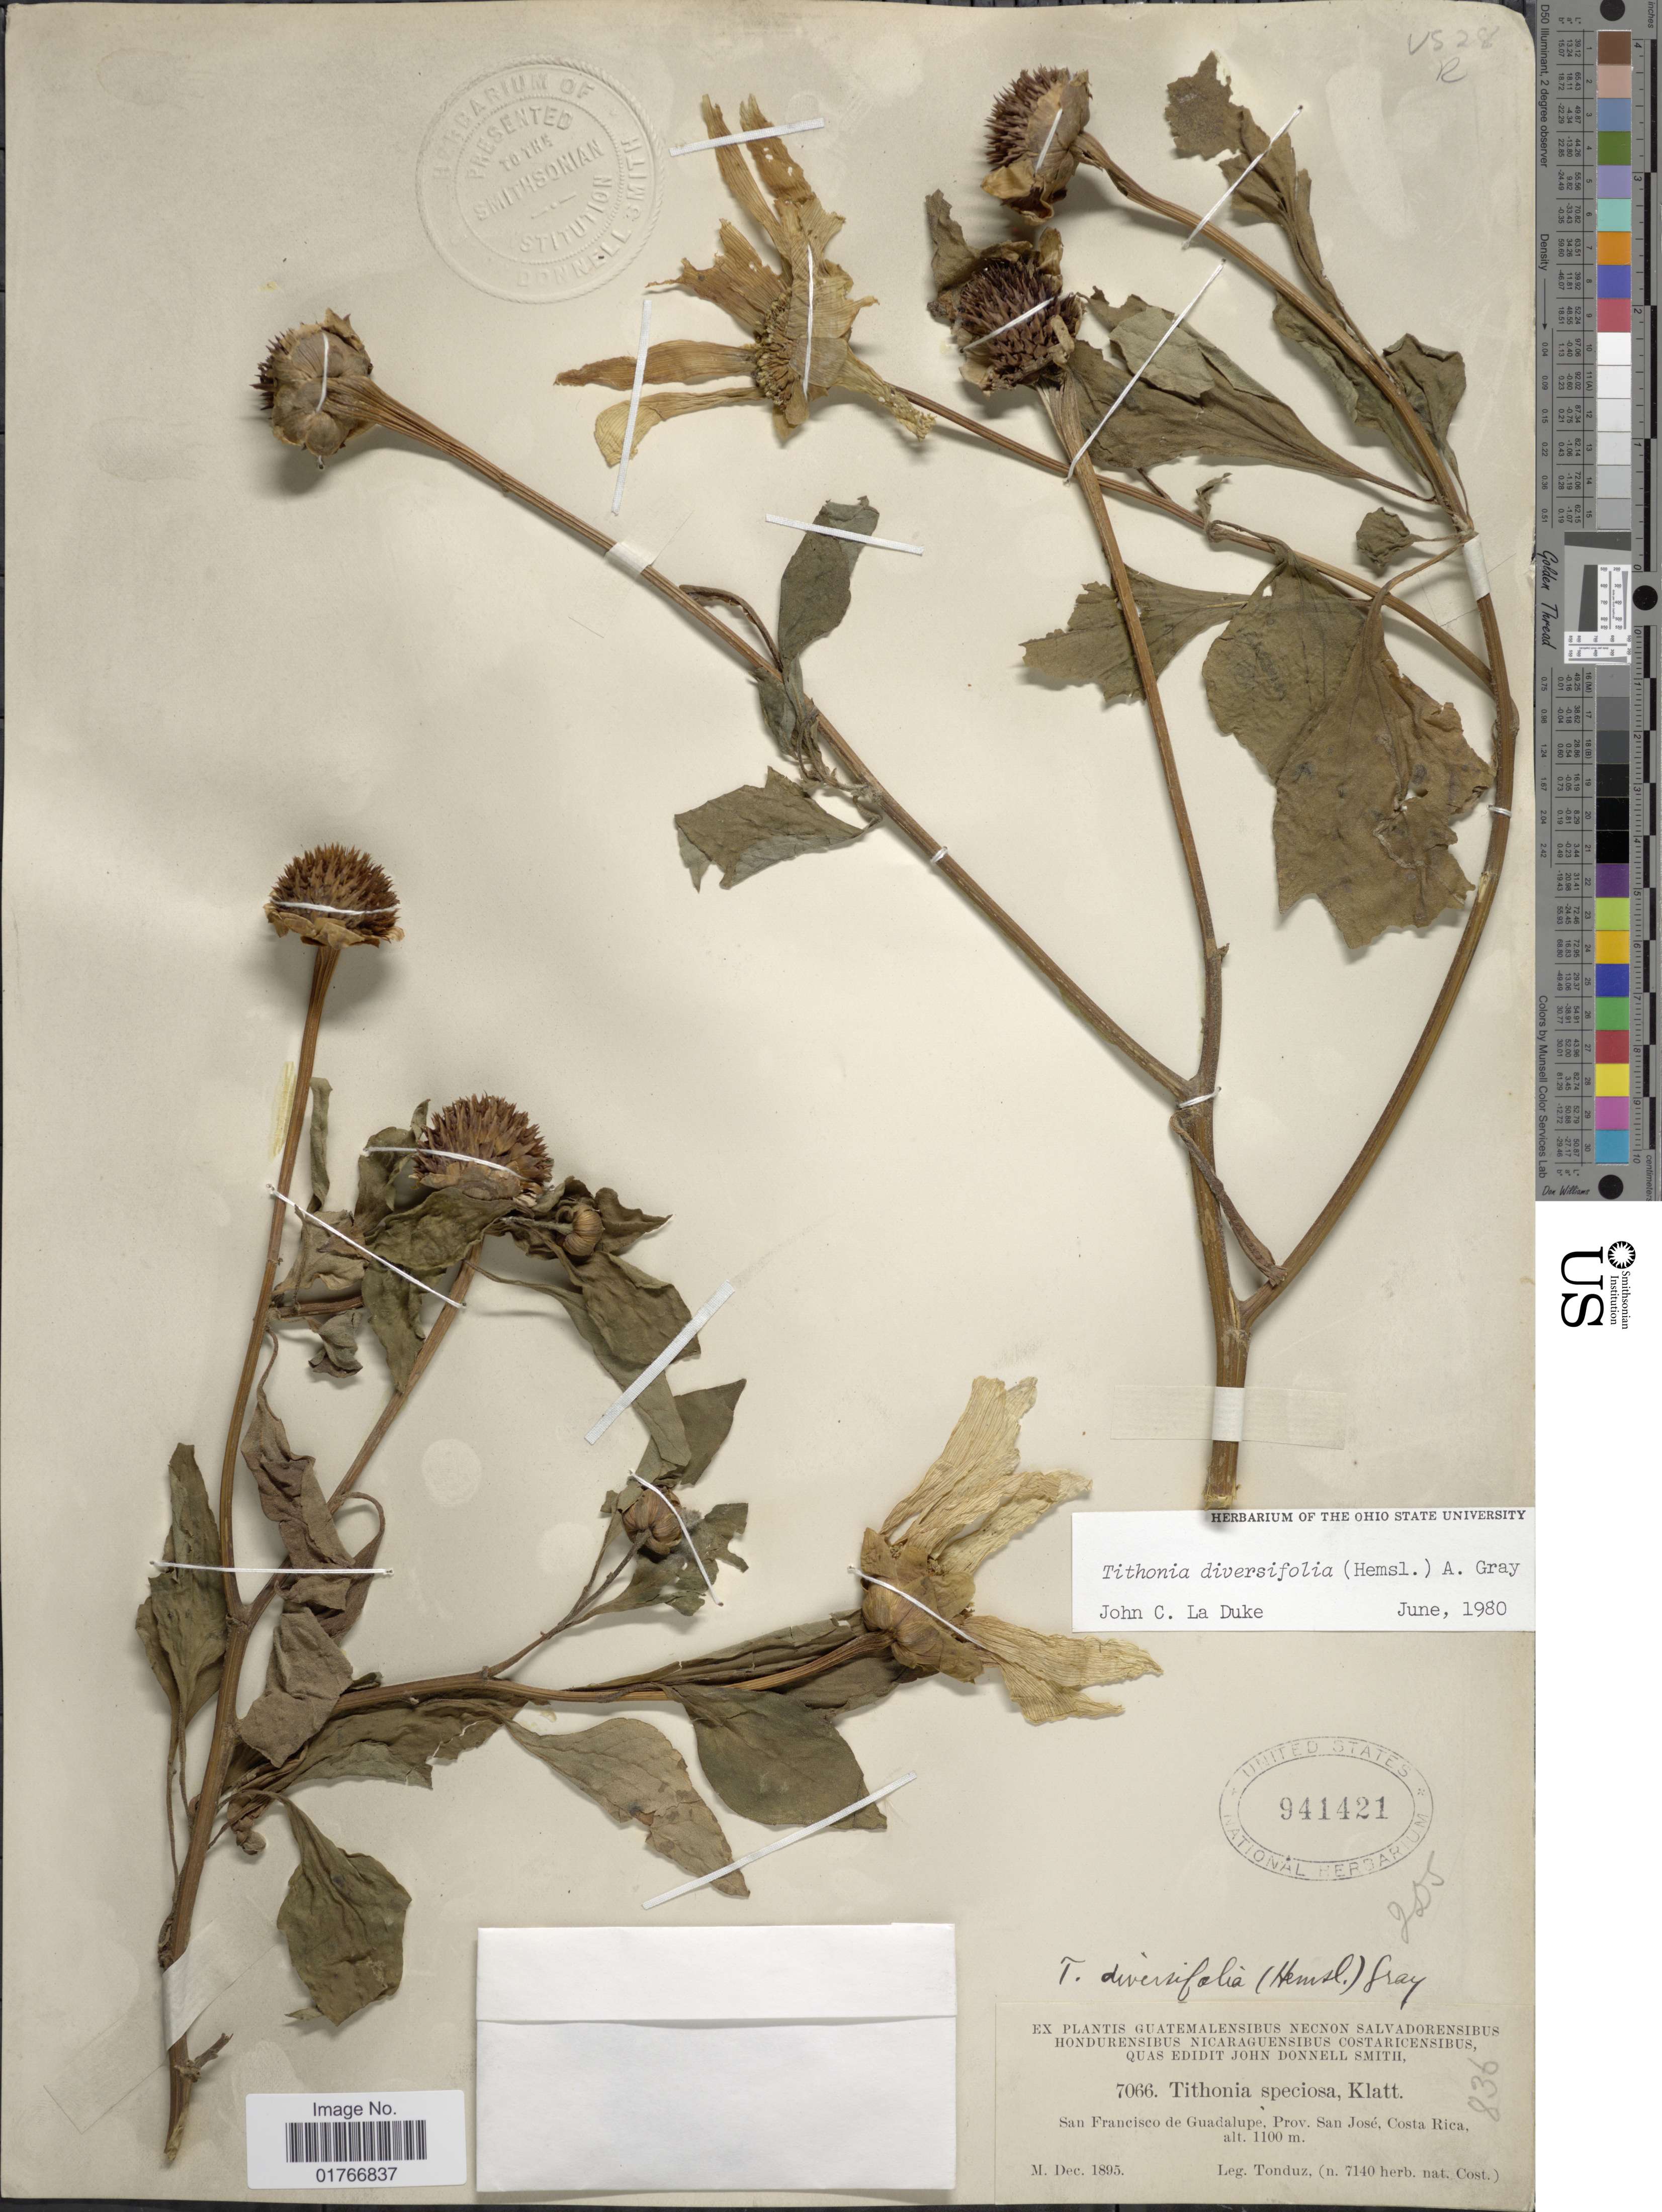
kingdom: Plantae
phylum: Tracheophyta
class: Magnoliopsida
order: Asterales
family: Asteraceae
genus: Tithonia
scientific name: Tithonia diversifolia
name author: (Hemsl.) A. Gray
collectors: A. Tonduz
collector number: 7066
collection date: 1895-12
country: Costa Rica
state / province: San José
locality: San Francisco de Guadalupe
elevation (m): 1100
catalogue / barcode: US 941421